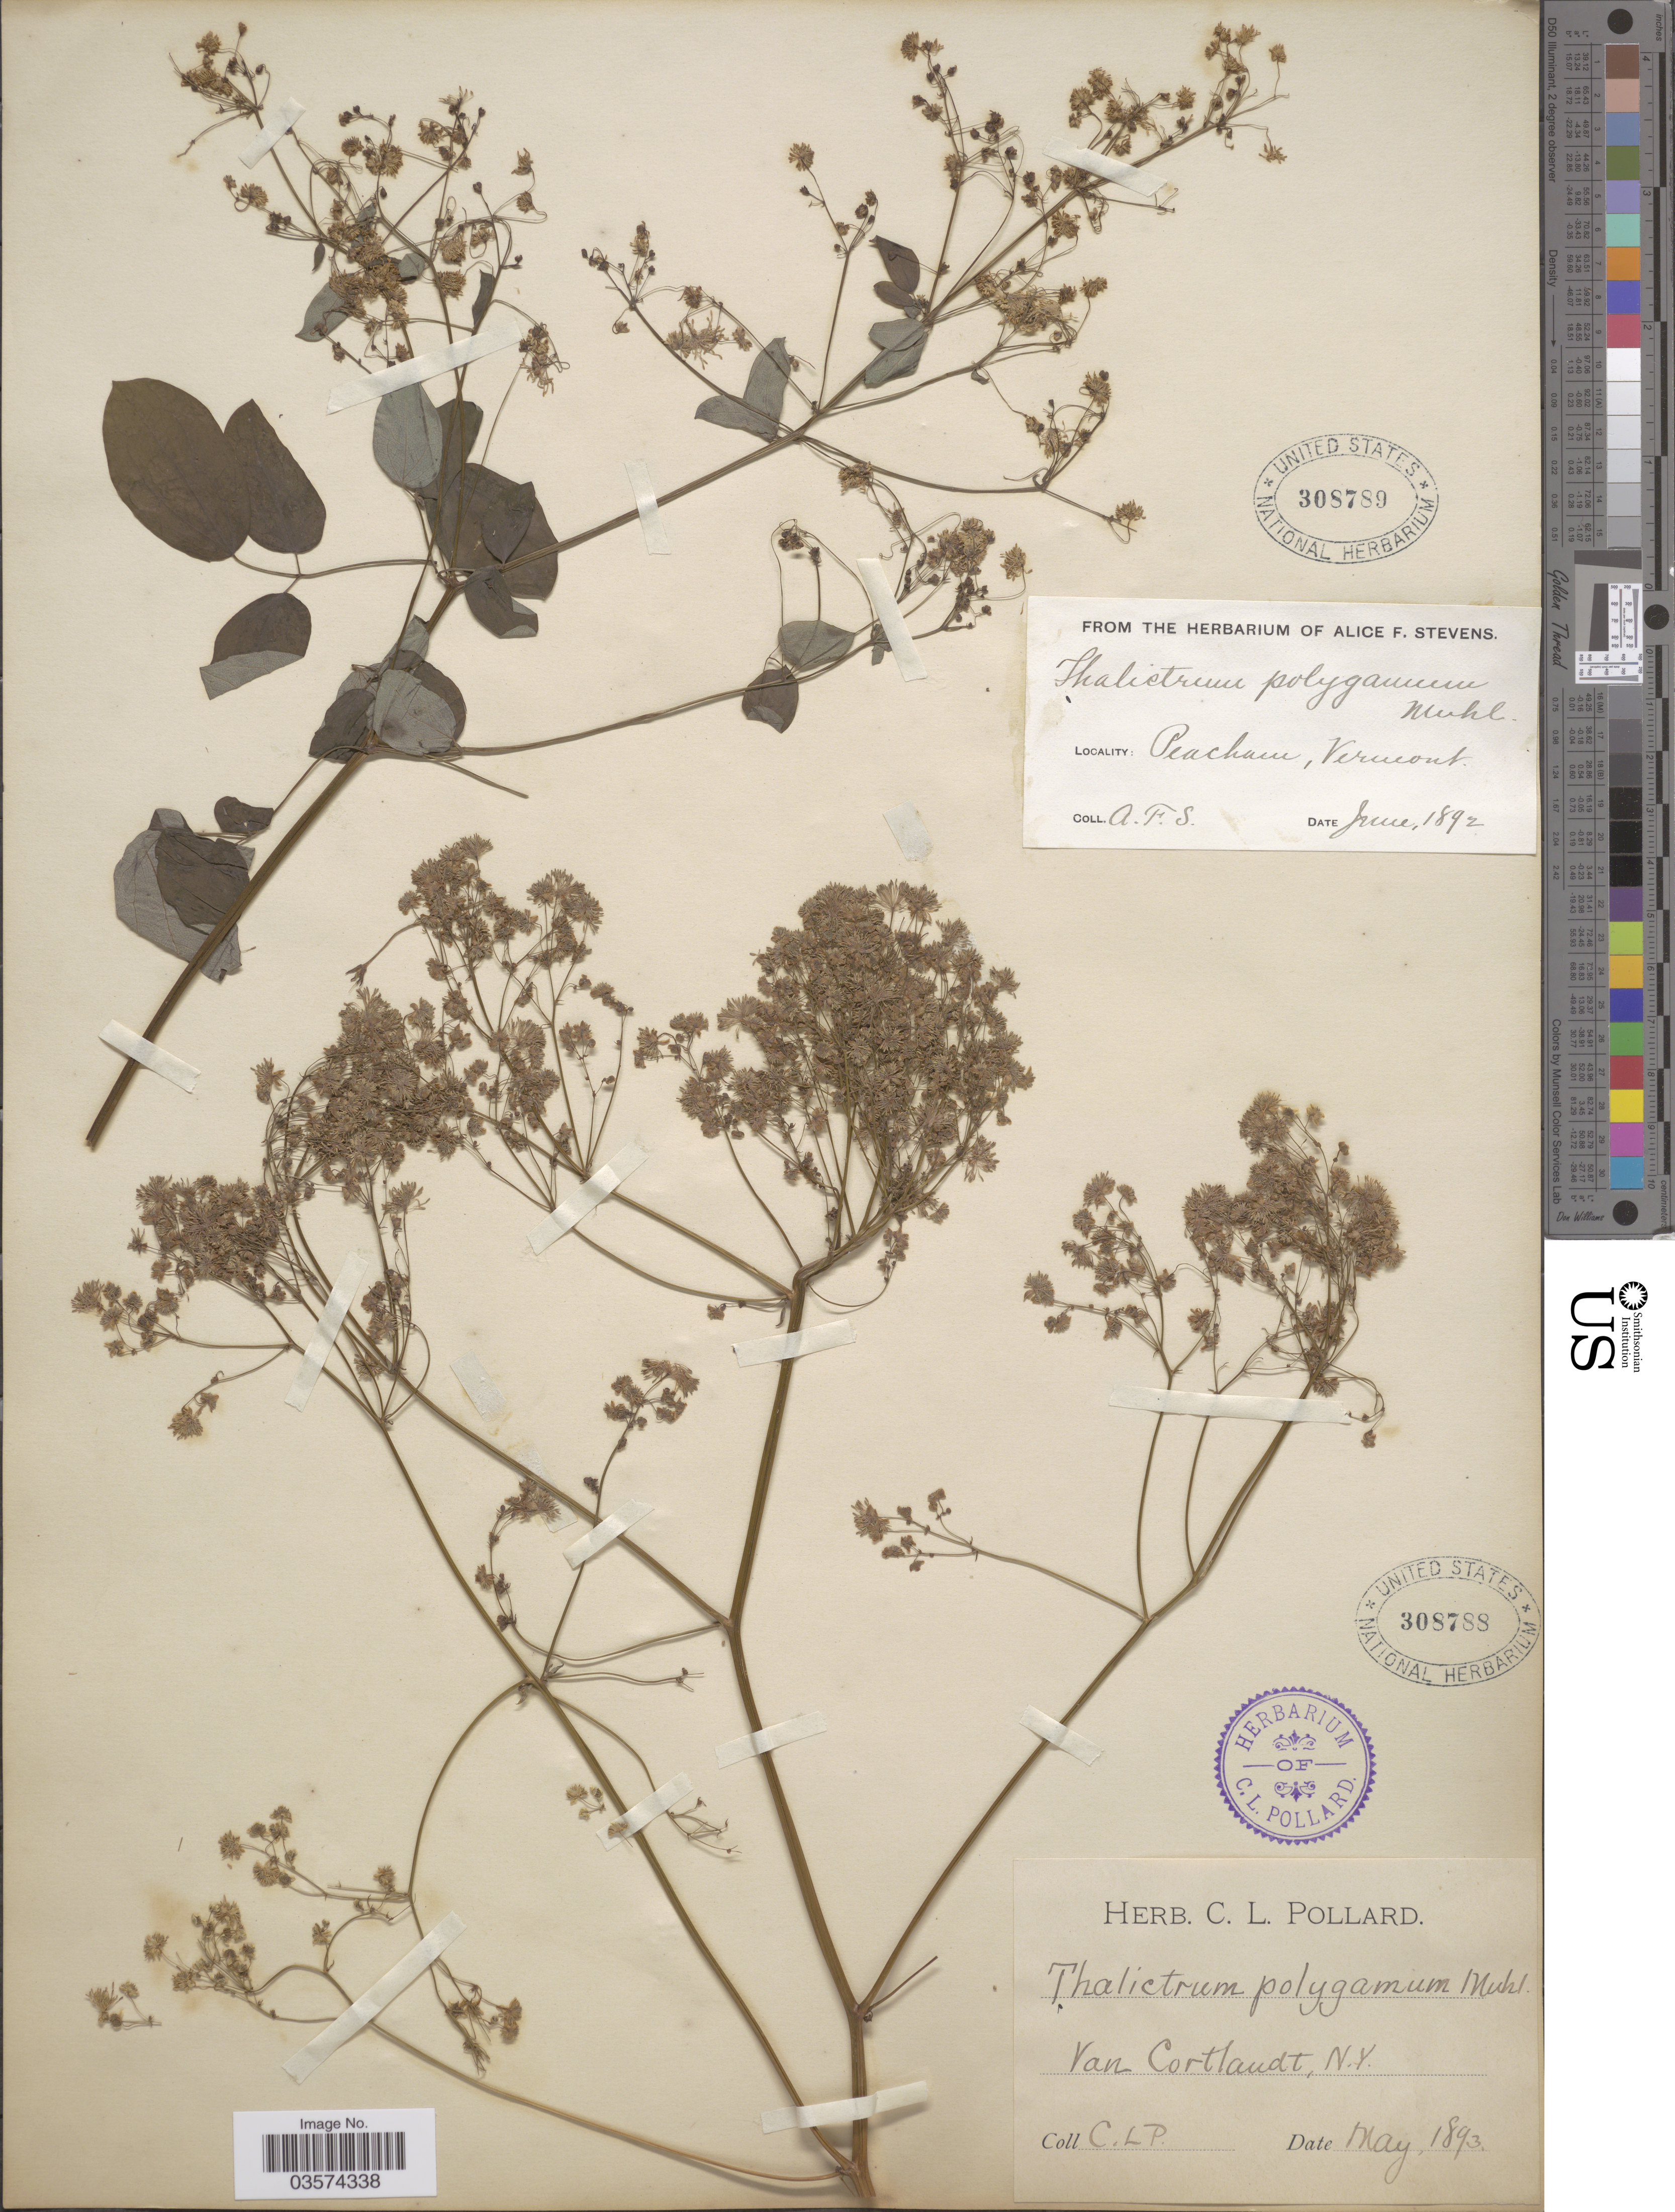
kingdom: Plantae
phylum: Tracheophyta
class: Magnoliopsida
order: Ranunculales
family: Ranunculaceae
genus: Thalictrum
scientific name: Thalictrum pubescens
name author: Pursh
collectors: C. L. Pollard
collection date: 1893-05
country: United States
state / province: New York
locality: Van Cortlandt.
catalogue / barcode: US 308788-2